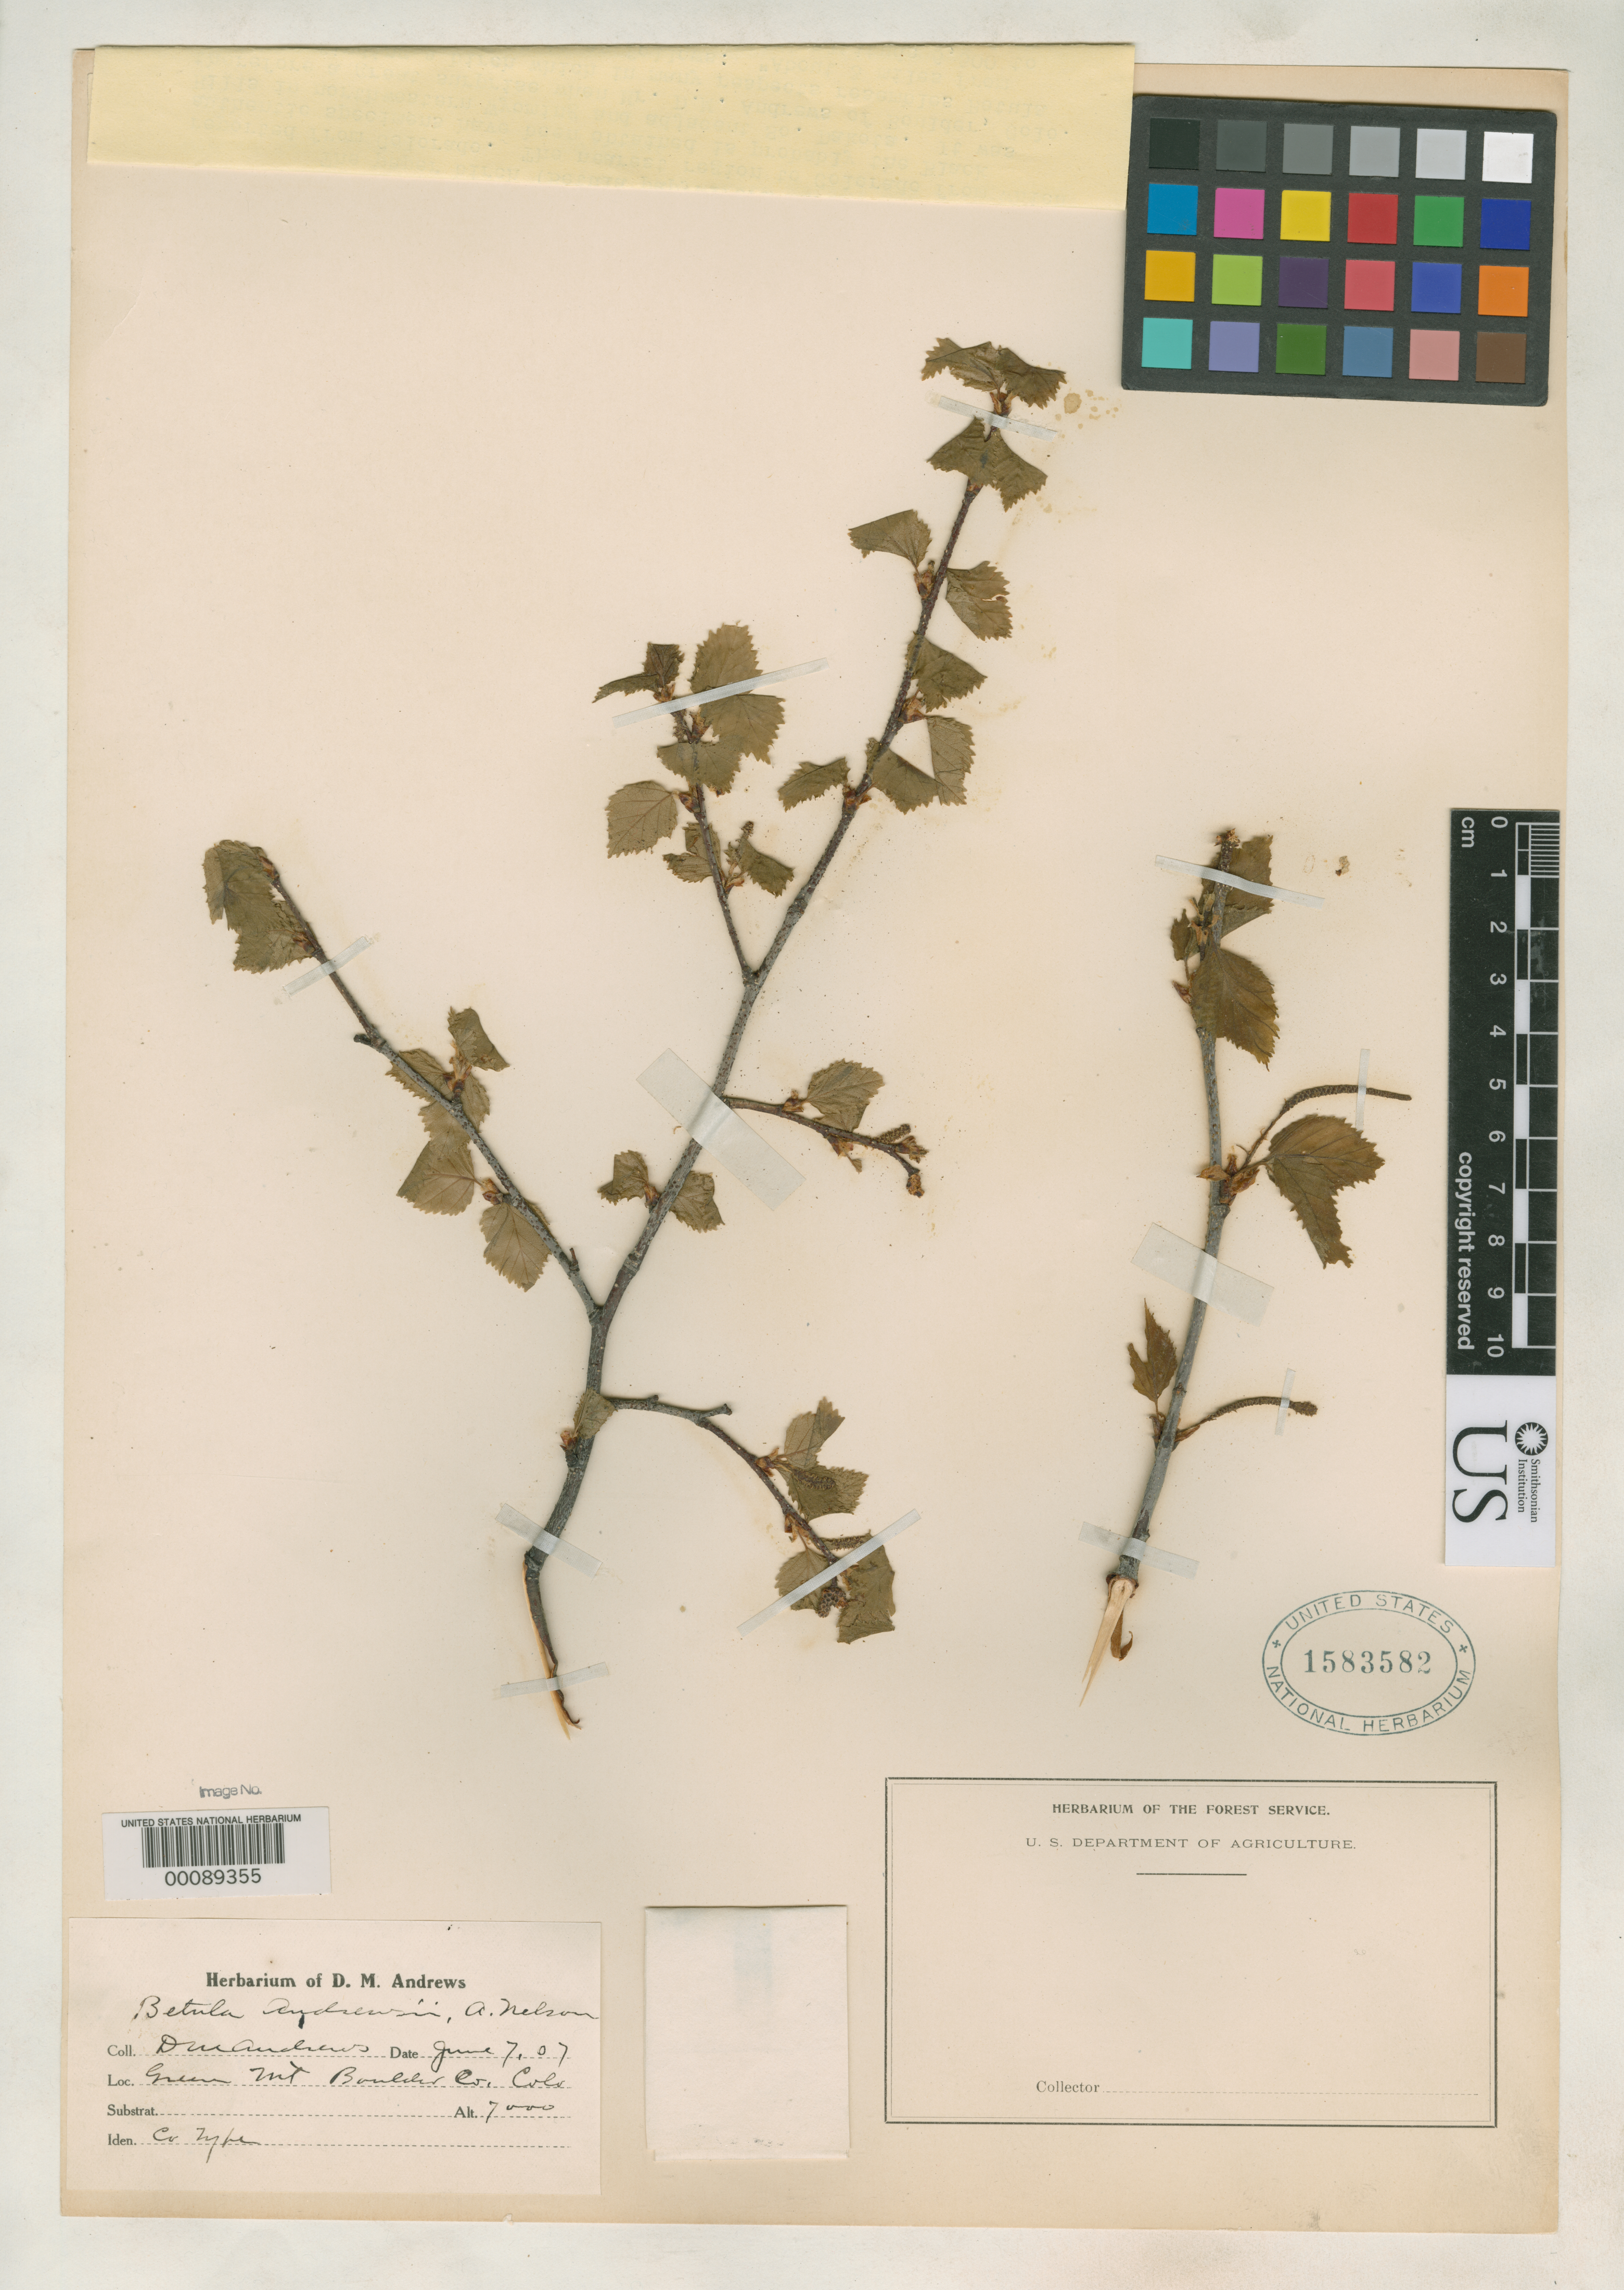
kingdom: Plantae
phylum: Tracheophyta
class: Magnoliopsida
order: Fagales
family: Betulaceae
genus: Betula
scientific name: Betula andrewsii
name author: A. Nelson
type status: Type Collection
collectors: D. M. Andrews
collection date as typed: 07 Jun 1907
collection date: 1907-06-07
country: United States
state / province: Colorado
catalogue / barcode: US 1583582